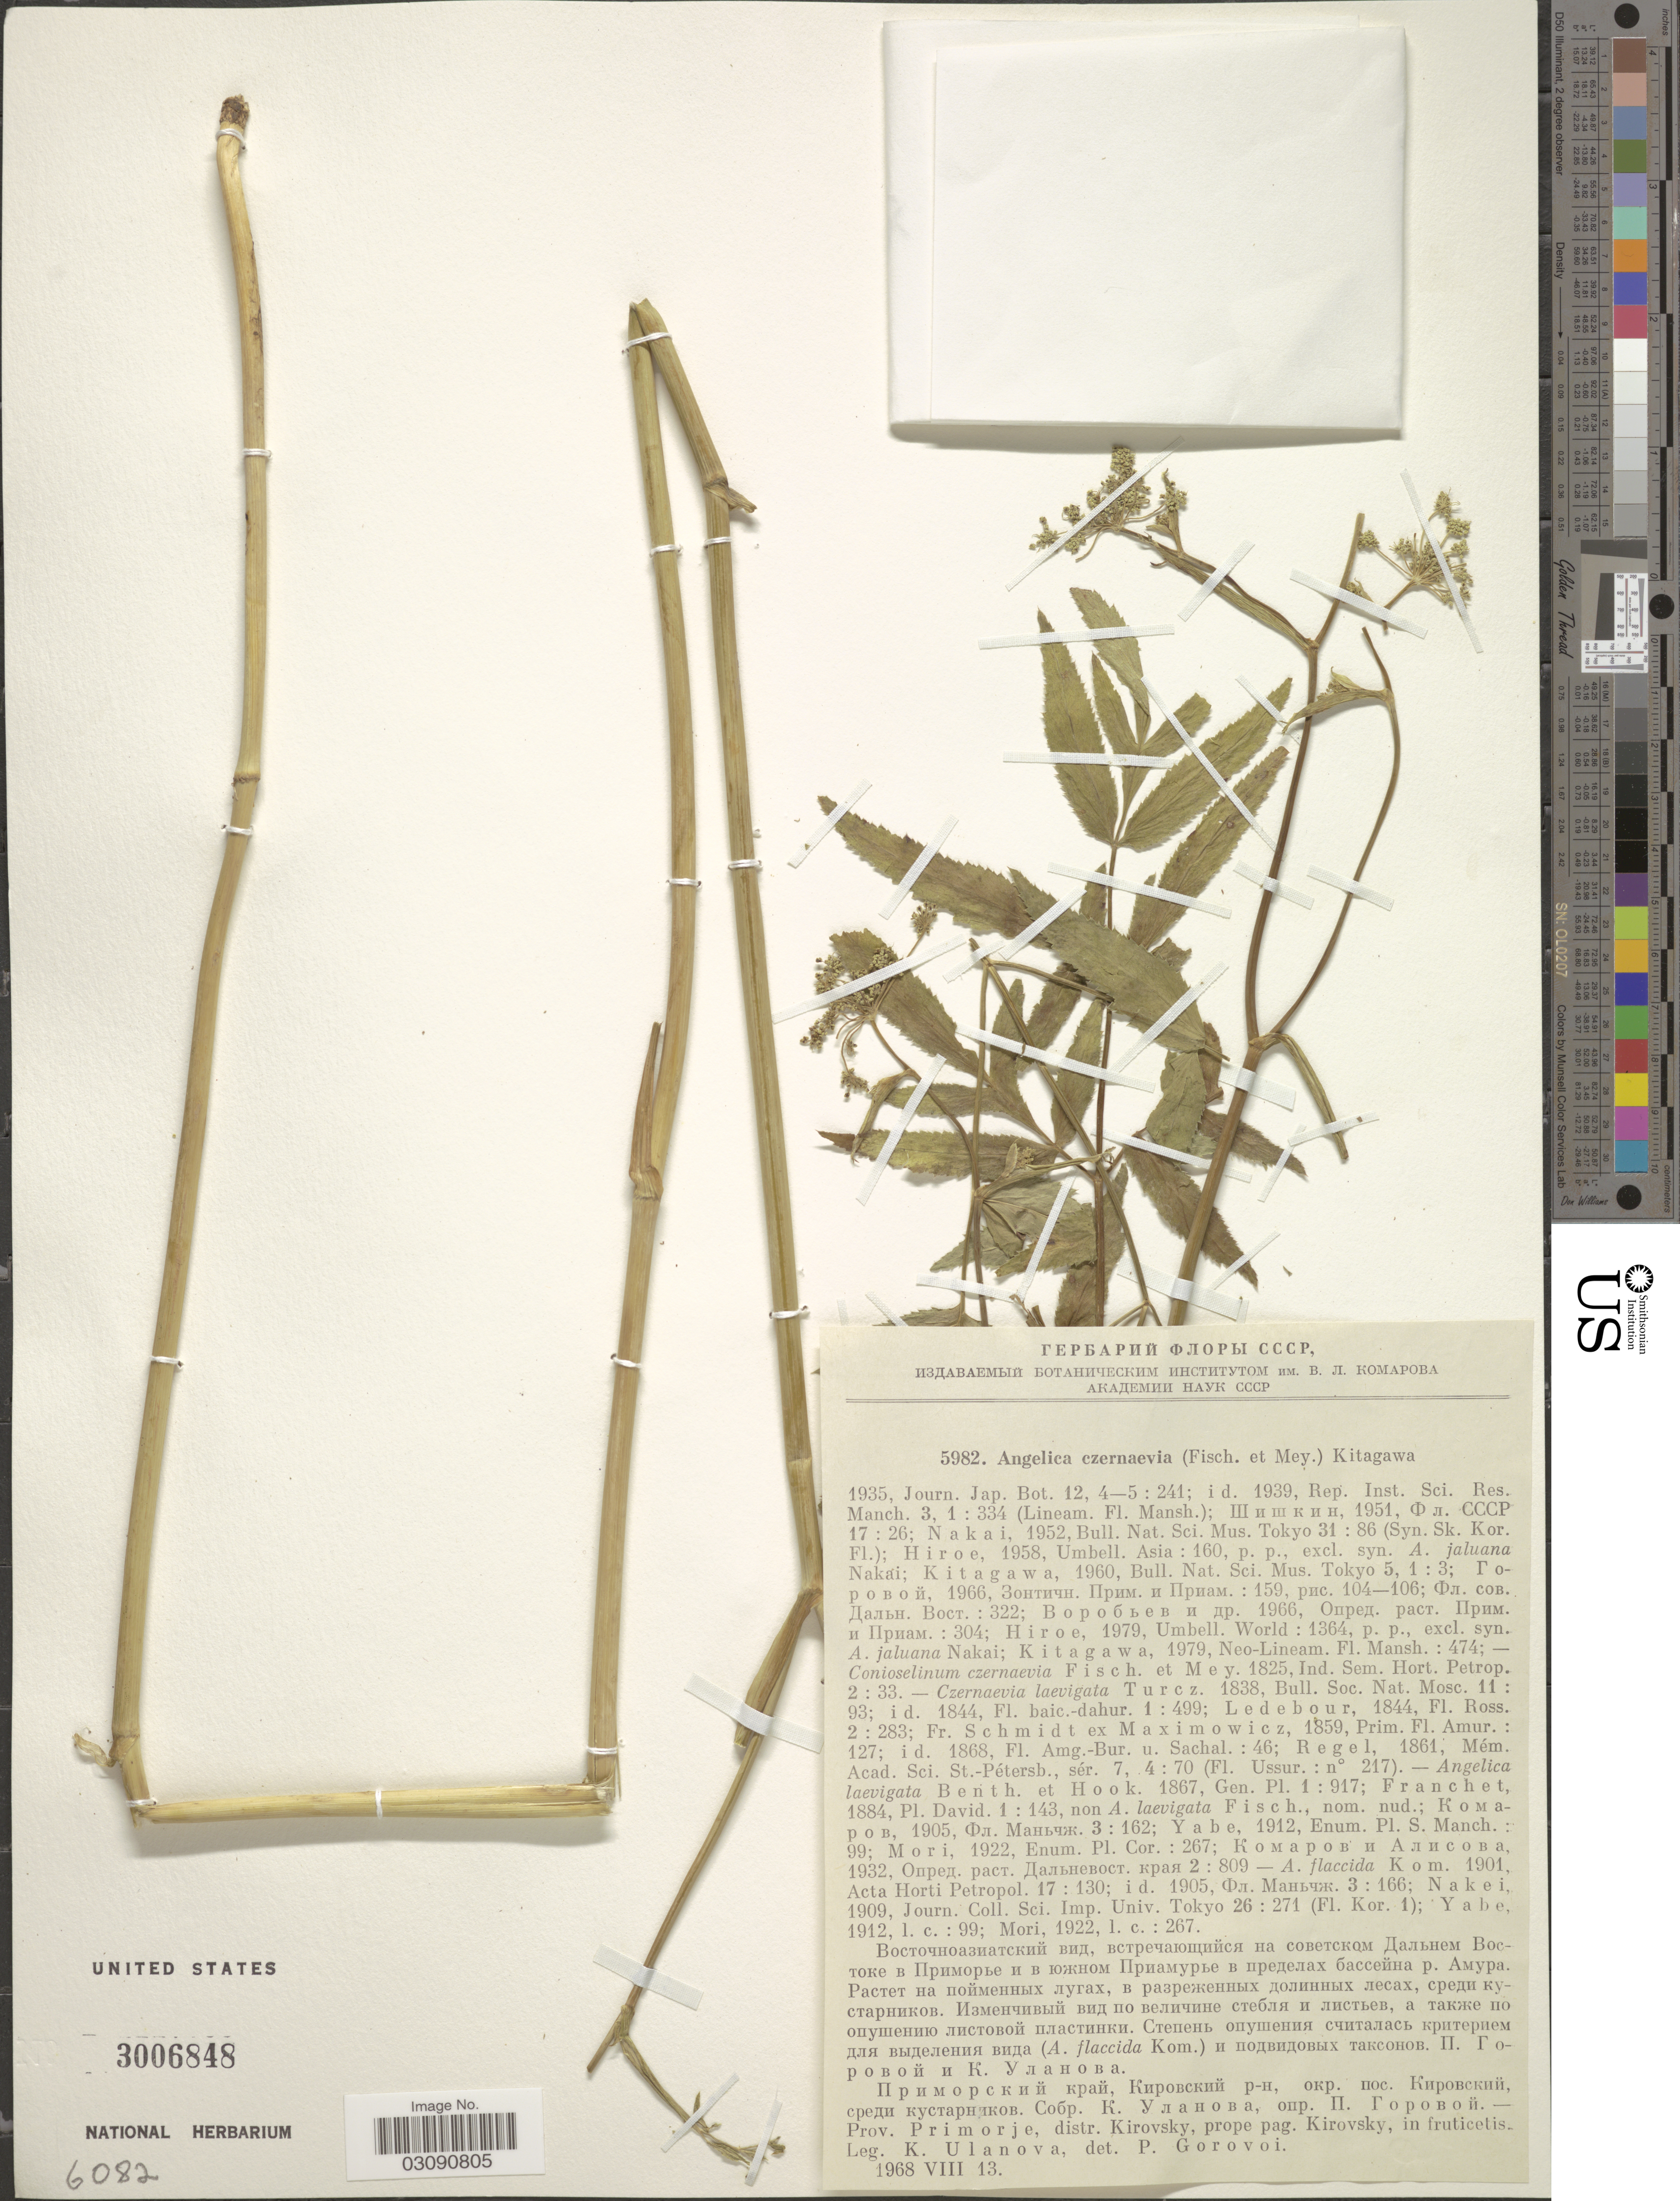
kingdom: Plantae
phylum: Tracheophyta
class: Magnoliopsida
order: Apiales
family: Apiaceae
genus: Angelica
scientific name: Angelica czernaevia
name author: (Fisch. & C.A. Mey.) Kitag.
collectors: K. Ulanova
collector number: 5982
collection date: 1968-08-13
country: Russian Federation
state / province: Primorsky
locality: Prov. Primorje, distr. Kirovsky, prope pag. Kirovsky, in fruticetis.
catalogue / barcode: US 3006848